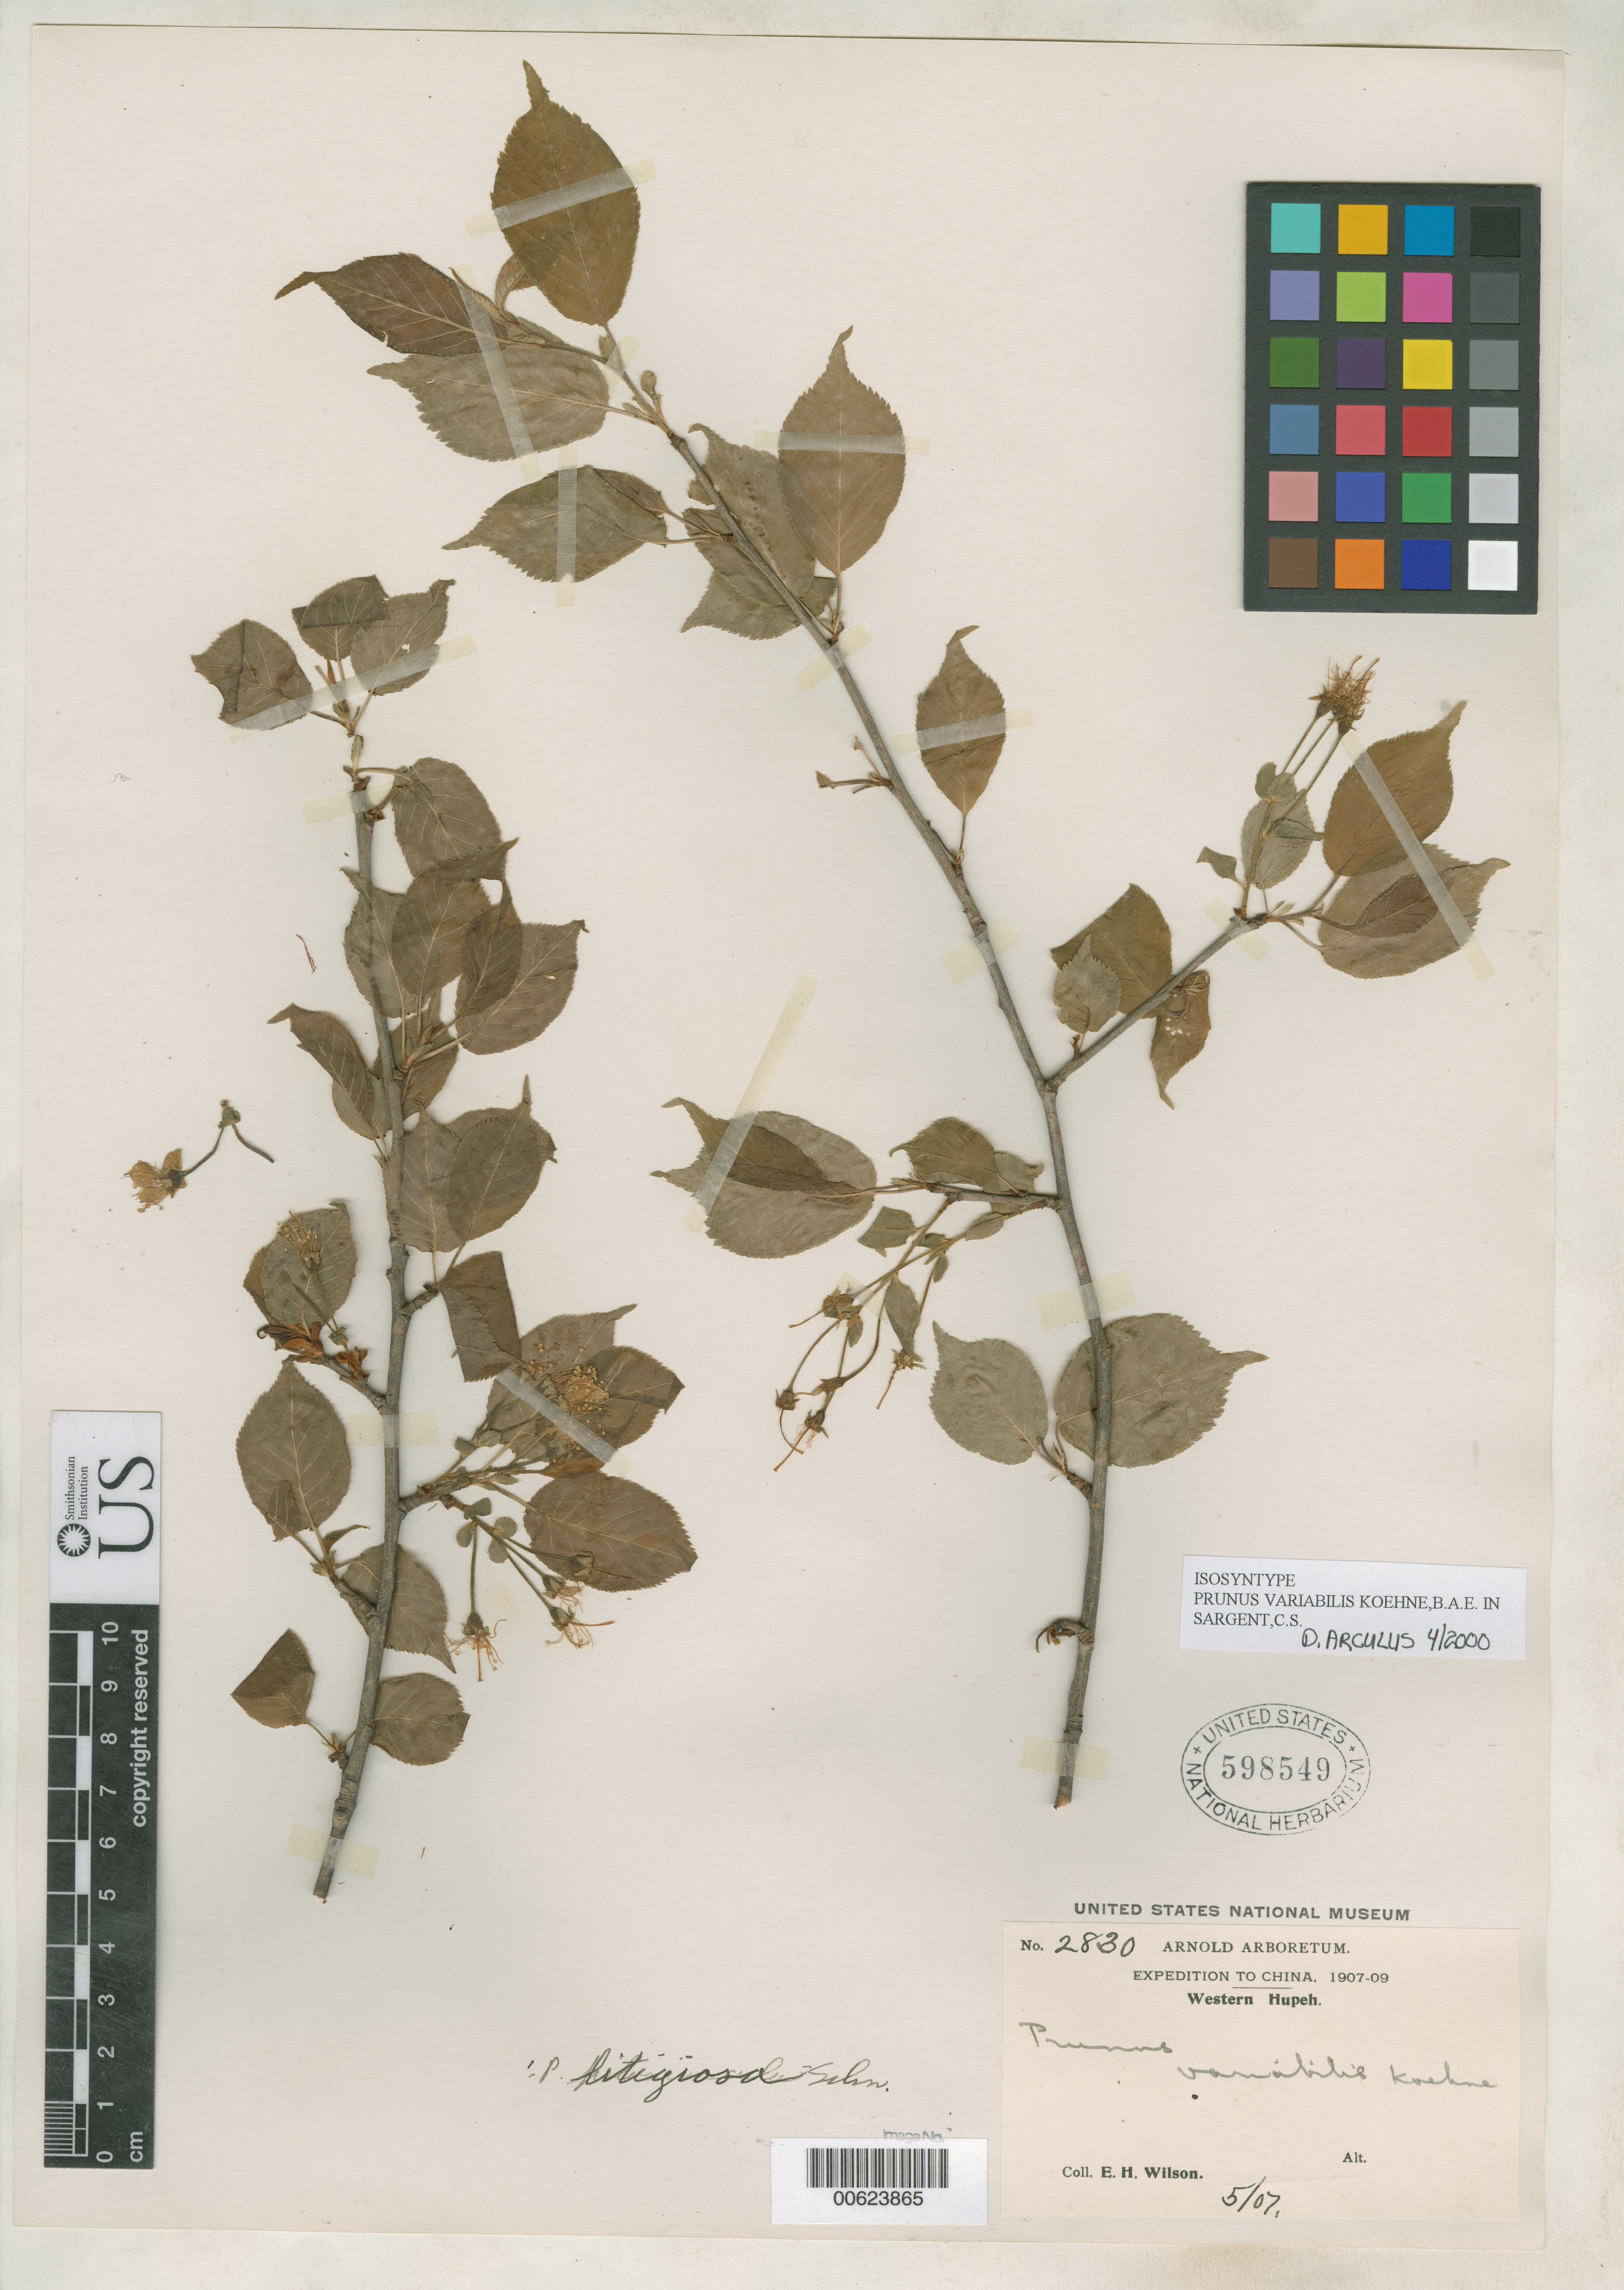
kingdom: Plantae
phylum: Tracheophyta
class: Magnoliopsida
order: Rosales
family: Rosaceae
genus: Prunus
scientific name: Prunus variabilis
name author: Koehne in Sarg.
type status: Isosyntype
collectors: E. H. Wilson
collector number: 2830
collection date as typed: May 1907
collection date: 1907-05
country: China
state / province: Hubei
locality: Western Hupeh.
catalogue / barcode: US 598549